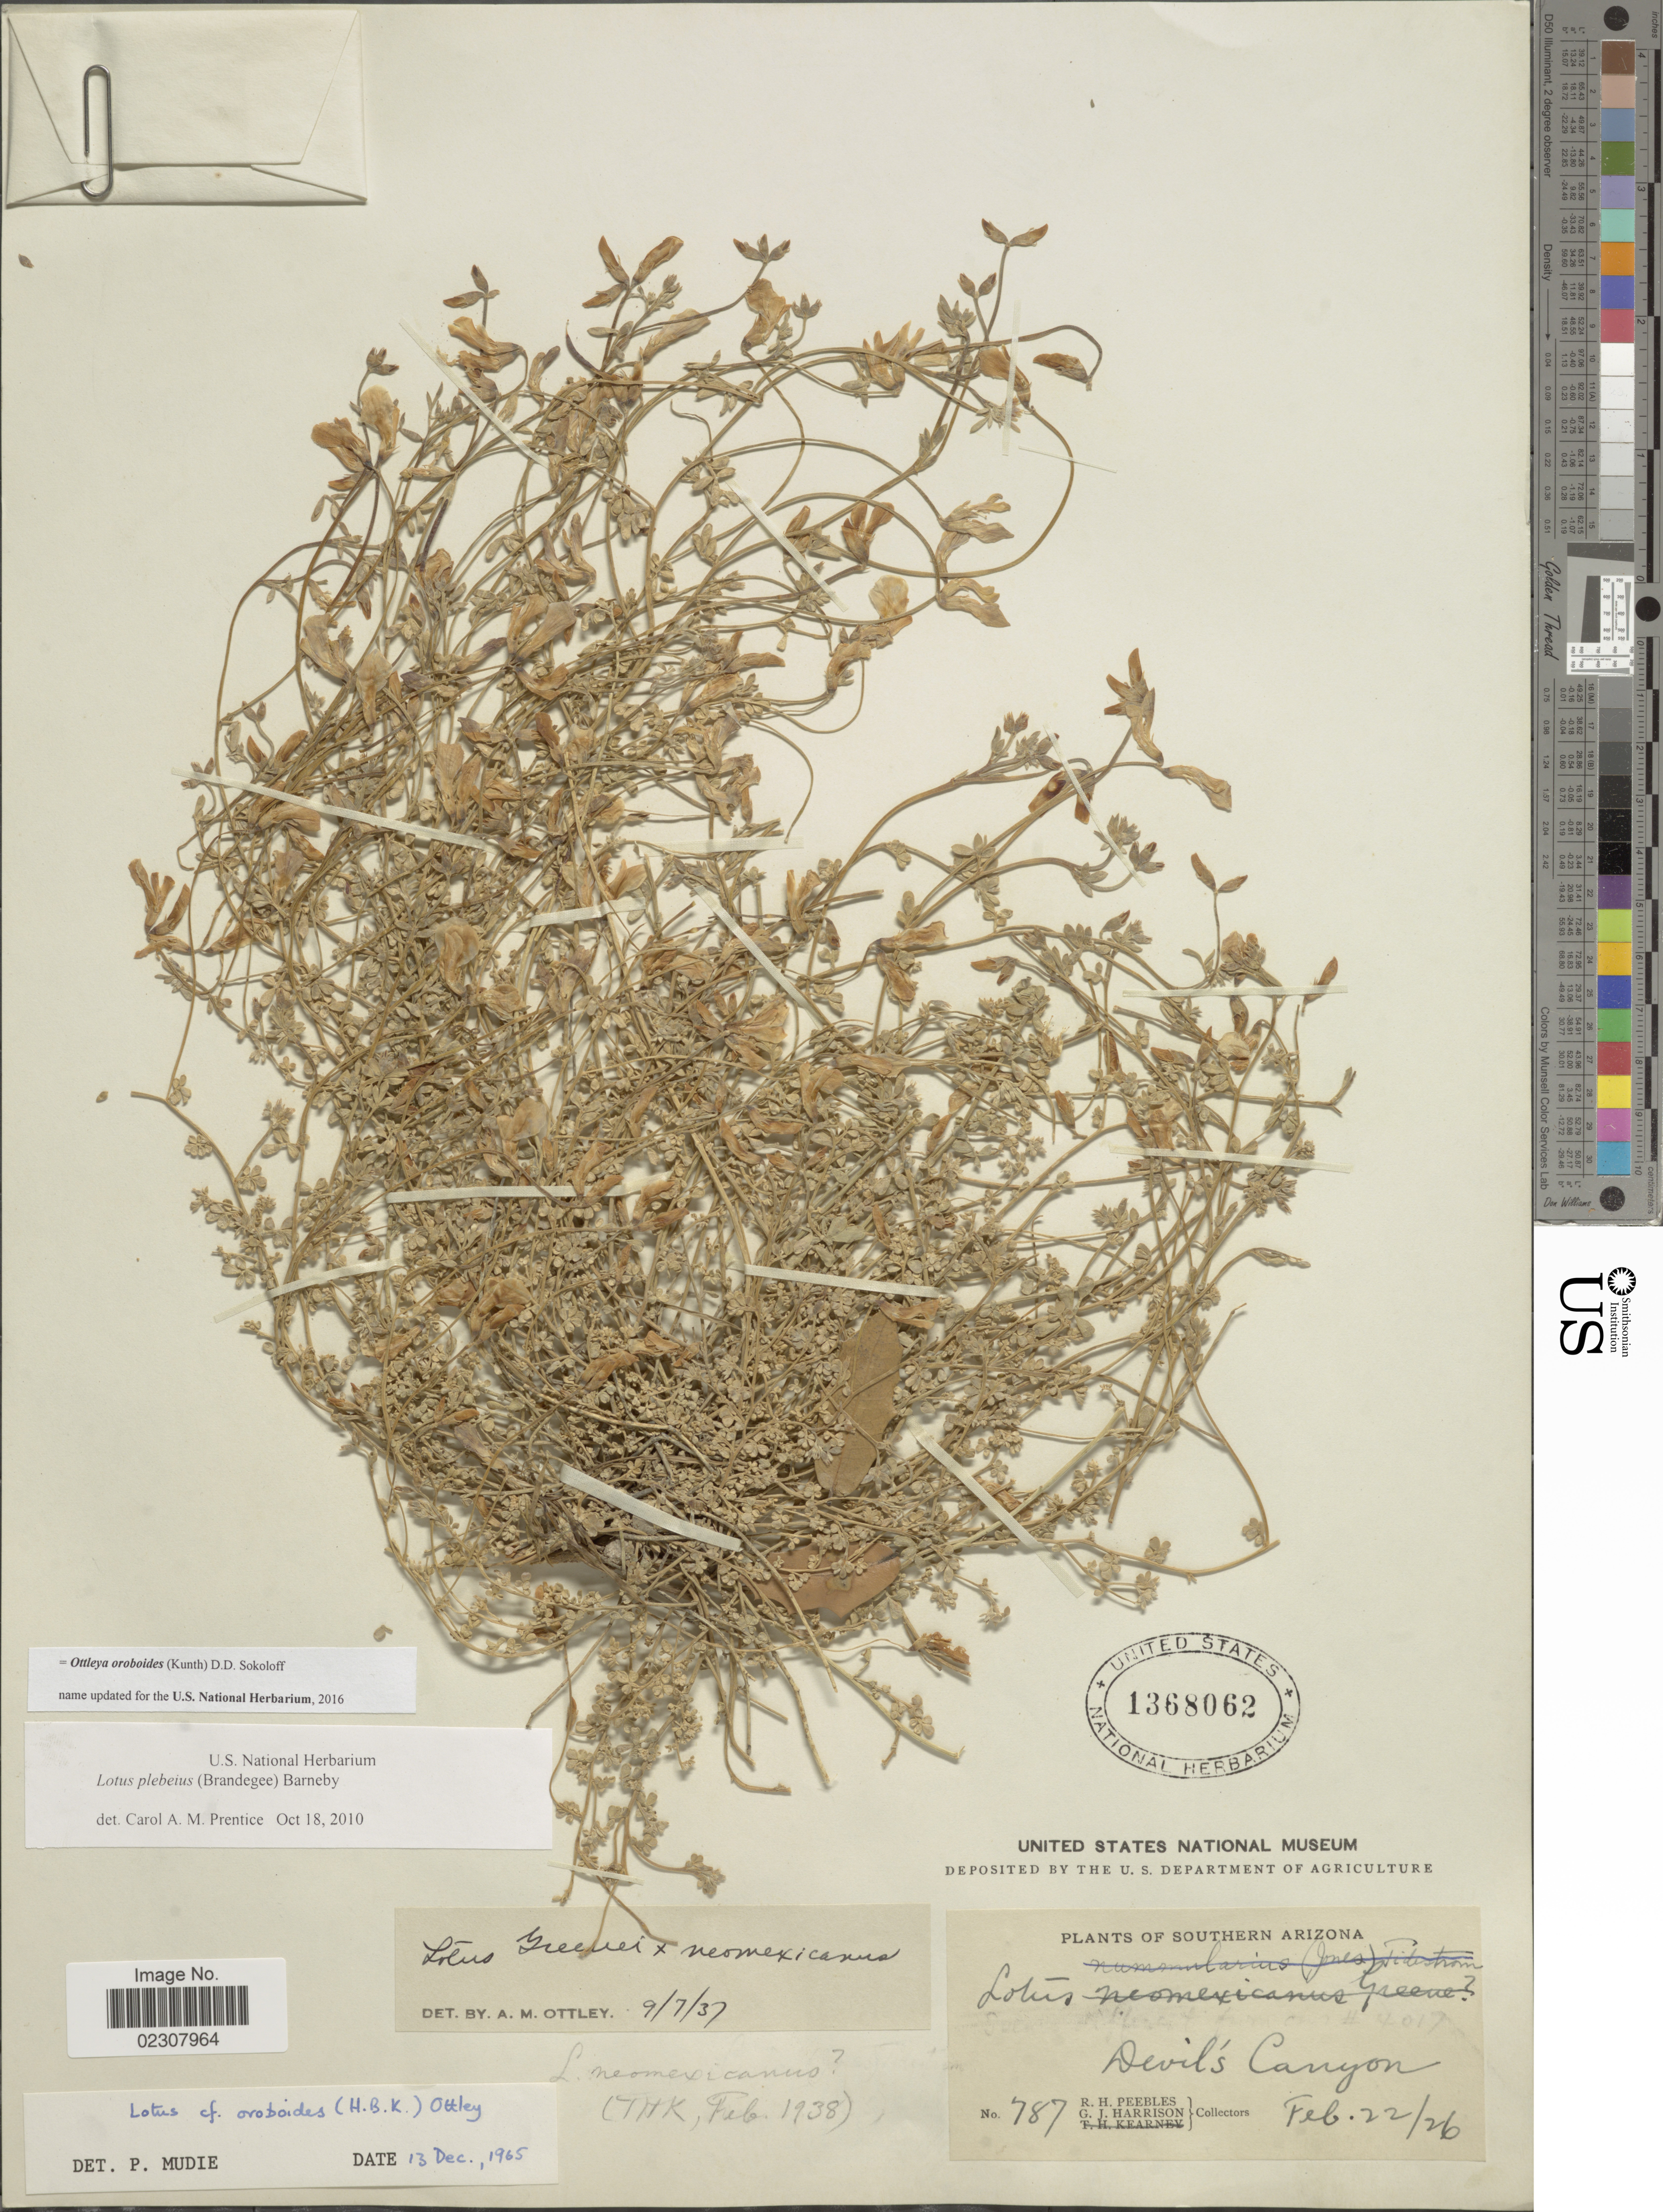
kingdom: Plantae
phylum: Tracheophyta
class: Magnoliopsida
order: Fabales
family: Fabaceae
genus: Ottleya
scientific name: Ottleya oroboides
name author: (Kunth) D.D. Sokoloff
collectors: R. H. Peebles & G. J. Harrison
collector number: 787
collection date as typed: Transcribed d/m/y: 22/2/26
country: United States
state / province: Arizona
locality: Southern Arizona, Devil's Canyon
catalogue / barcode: US 1368062